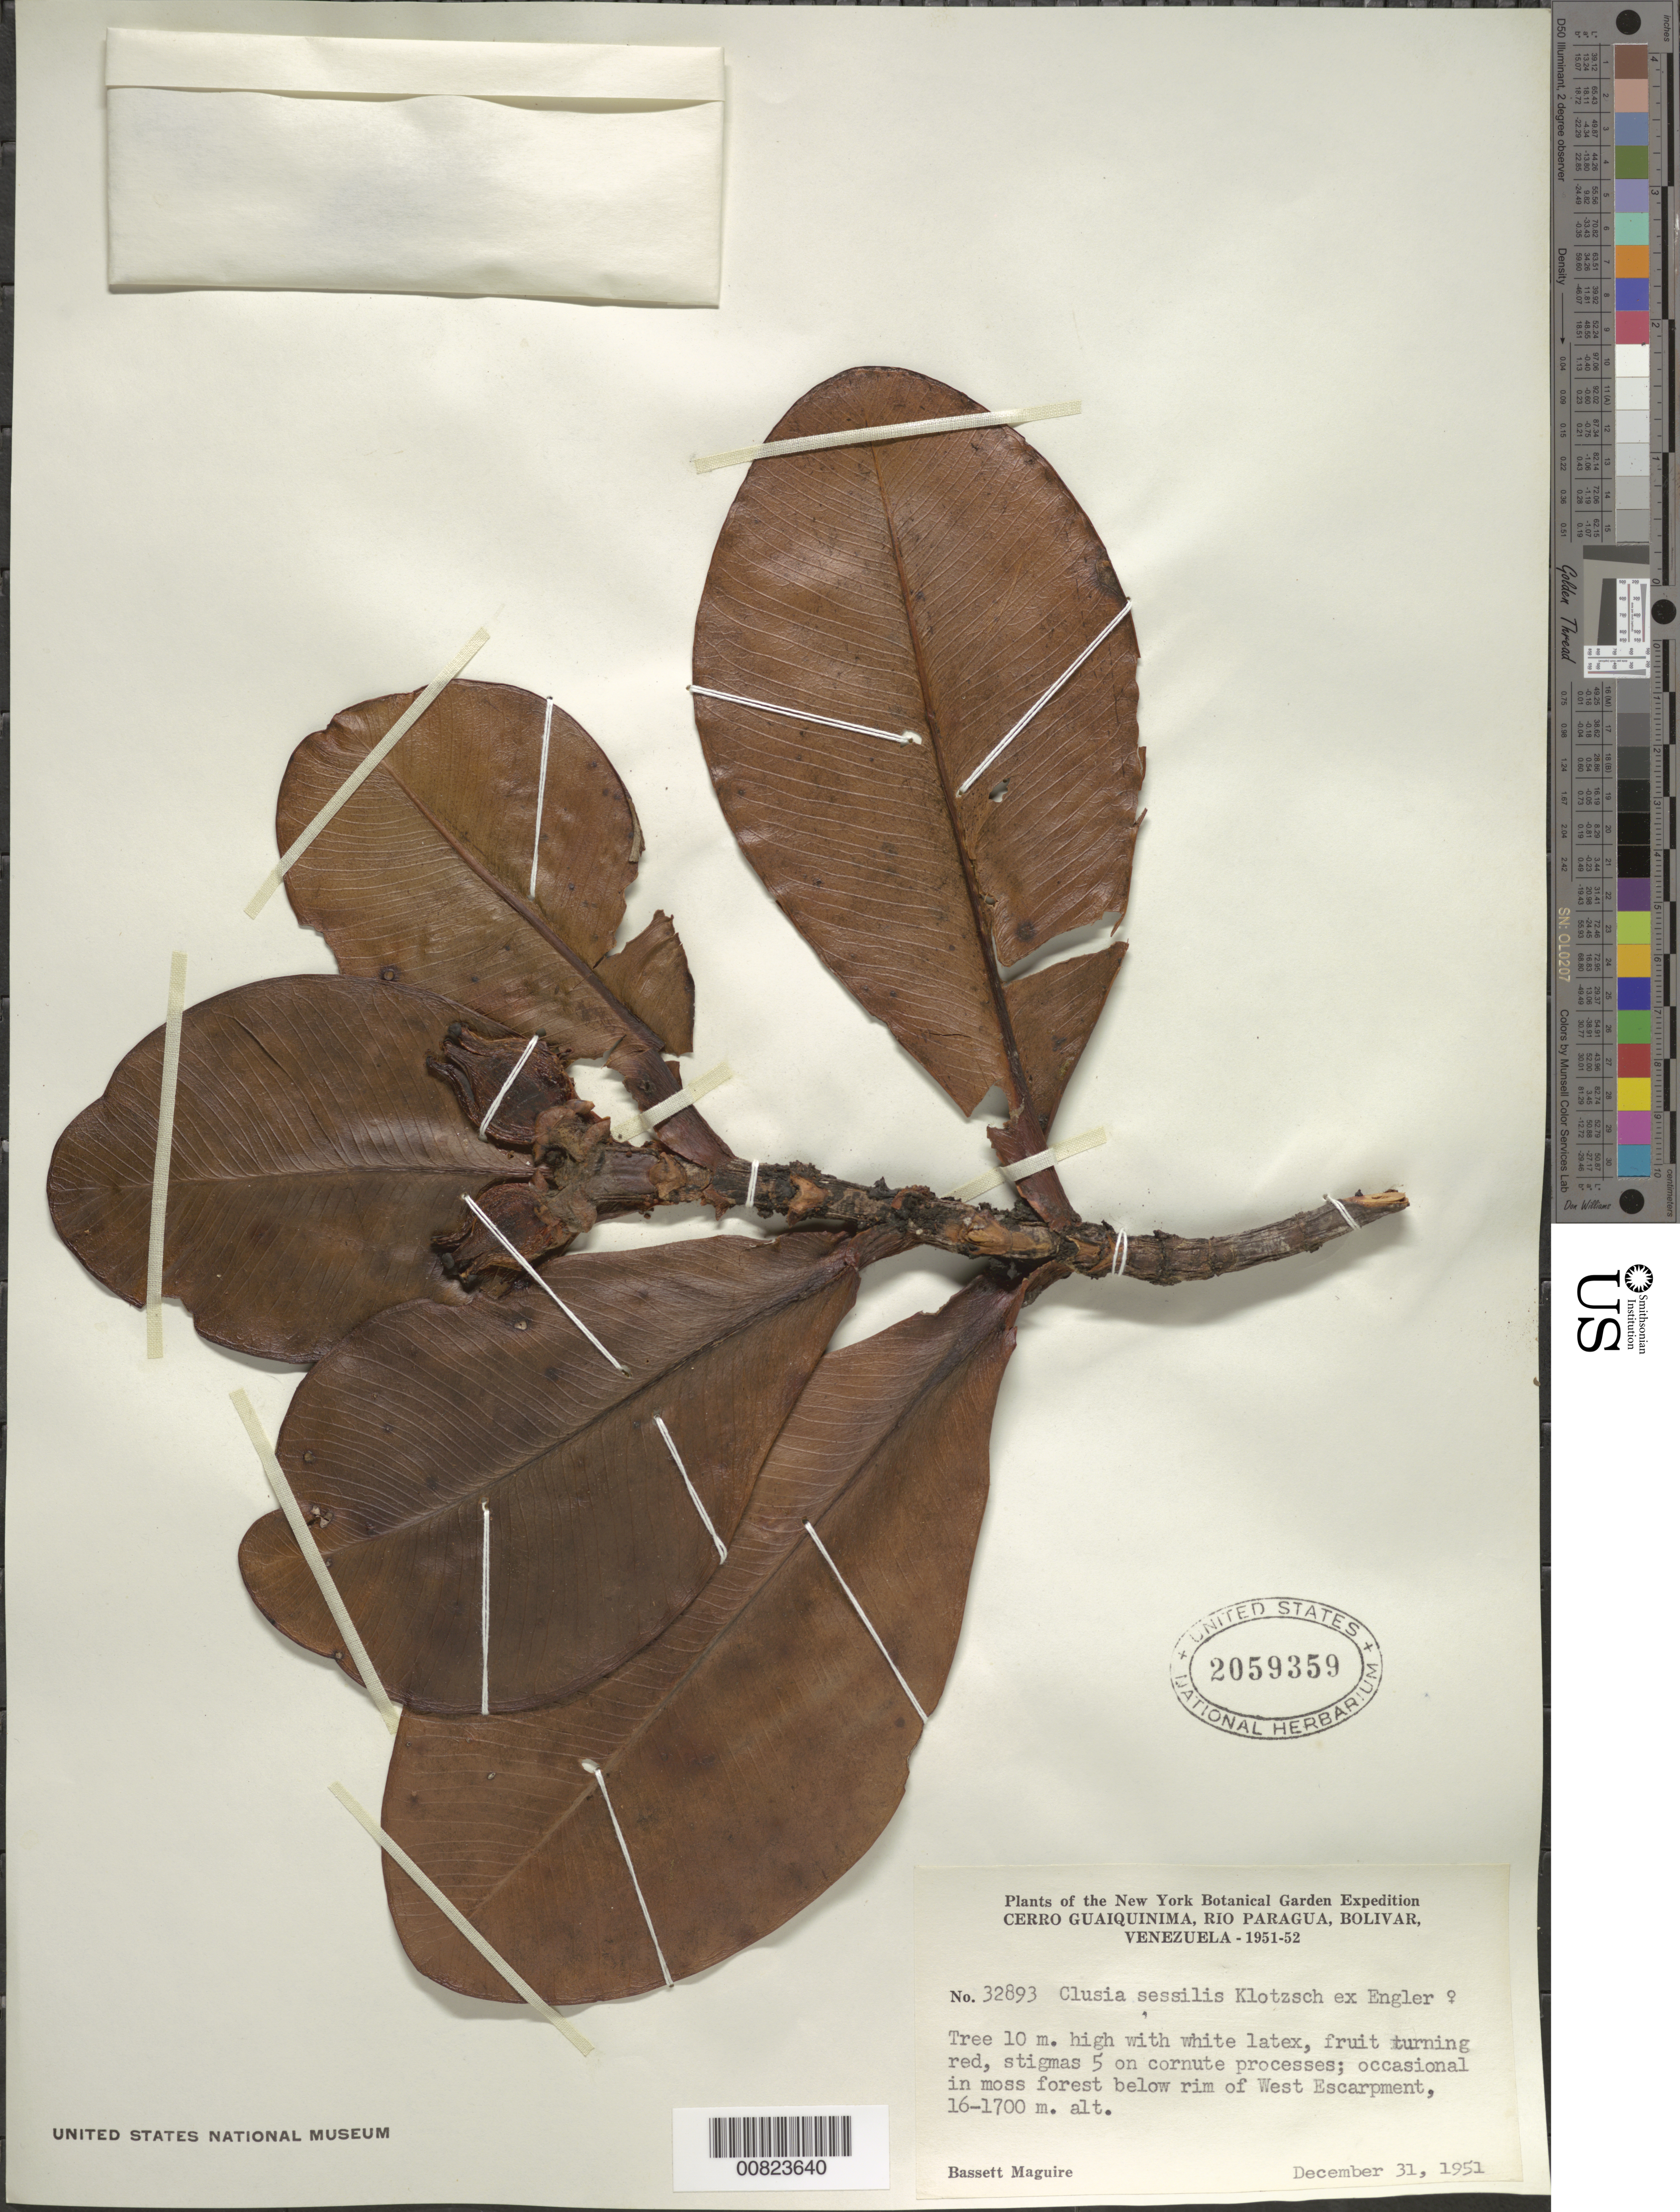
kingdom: Plantae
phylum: Tracheophyta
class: Magnoliopsida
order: Malpighiales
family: Clusiaceae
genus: Clusia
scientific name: Clusia sessilis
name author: Klotzsch ex Engl.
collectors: B. Maguire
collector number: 32893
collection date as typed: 31-Dec-51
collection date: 1951-12-31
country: Venezuela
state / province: Bolívar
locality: Cerro Guaiquinima, Río Paragua, below rim at west escarpment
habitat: Moss forest below rim of West Escarpment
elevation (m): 1600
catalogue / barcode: US 2059359